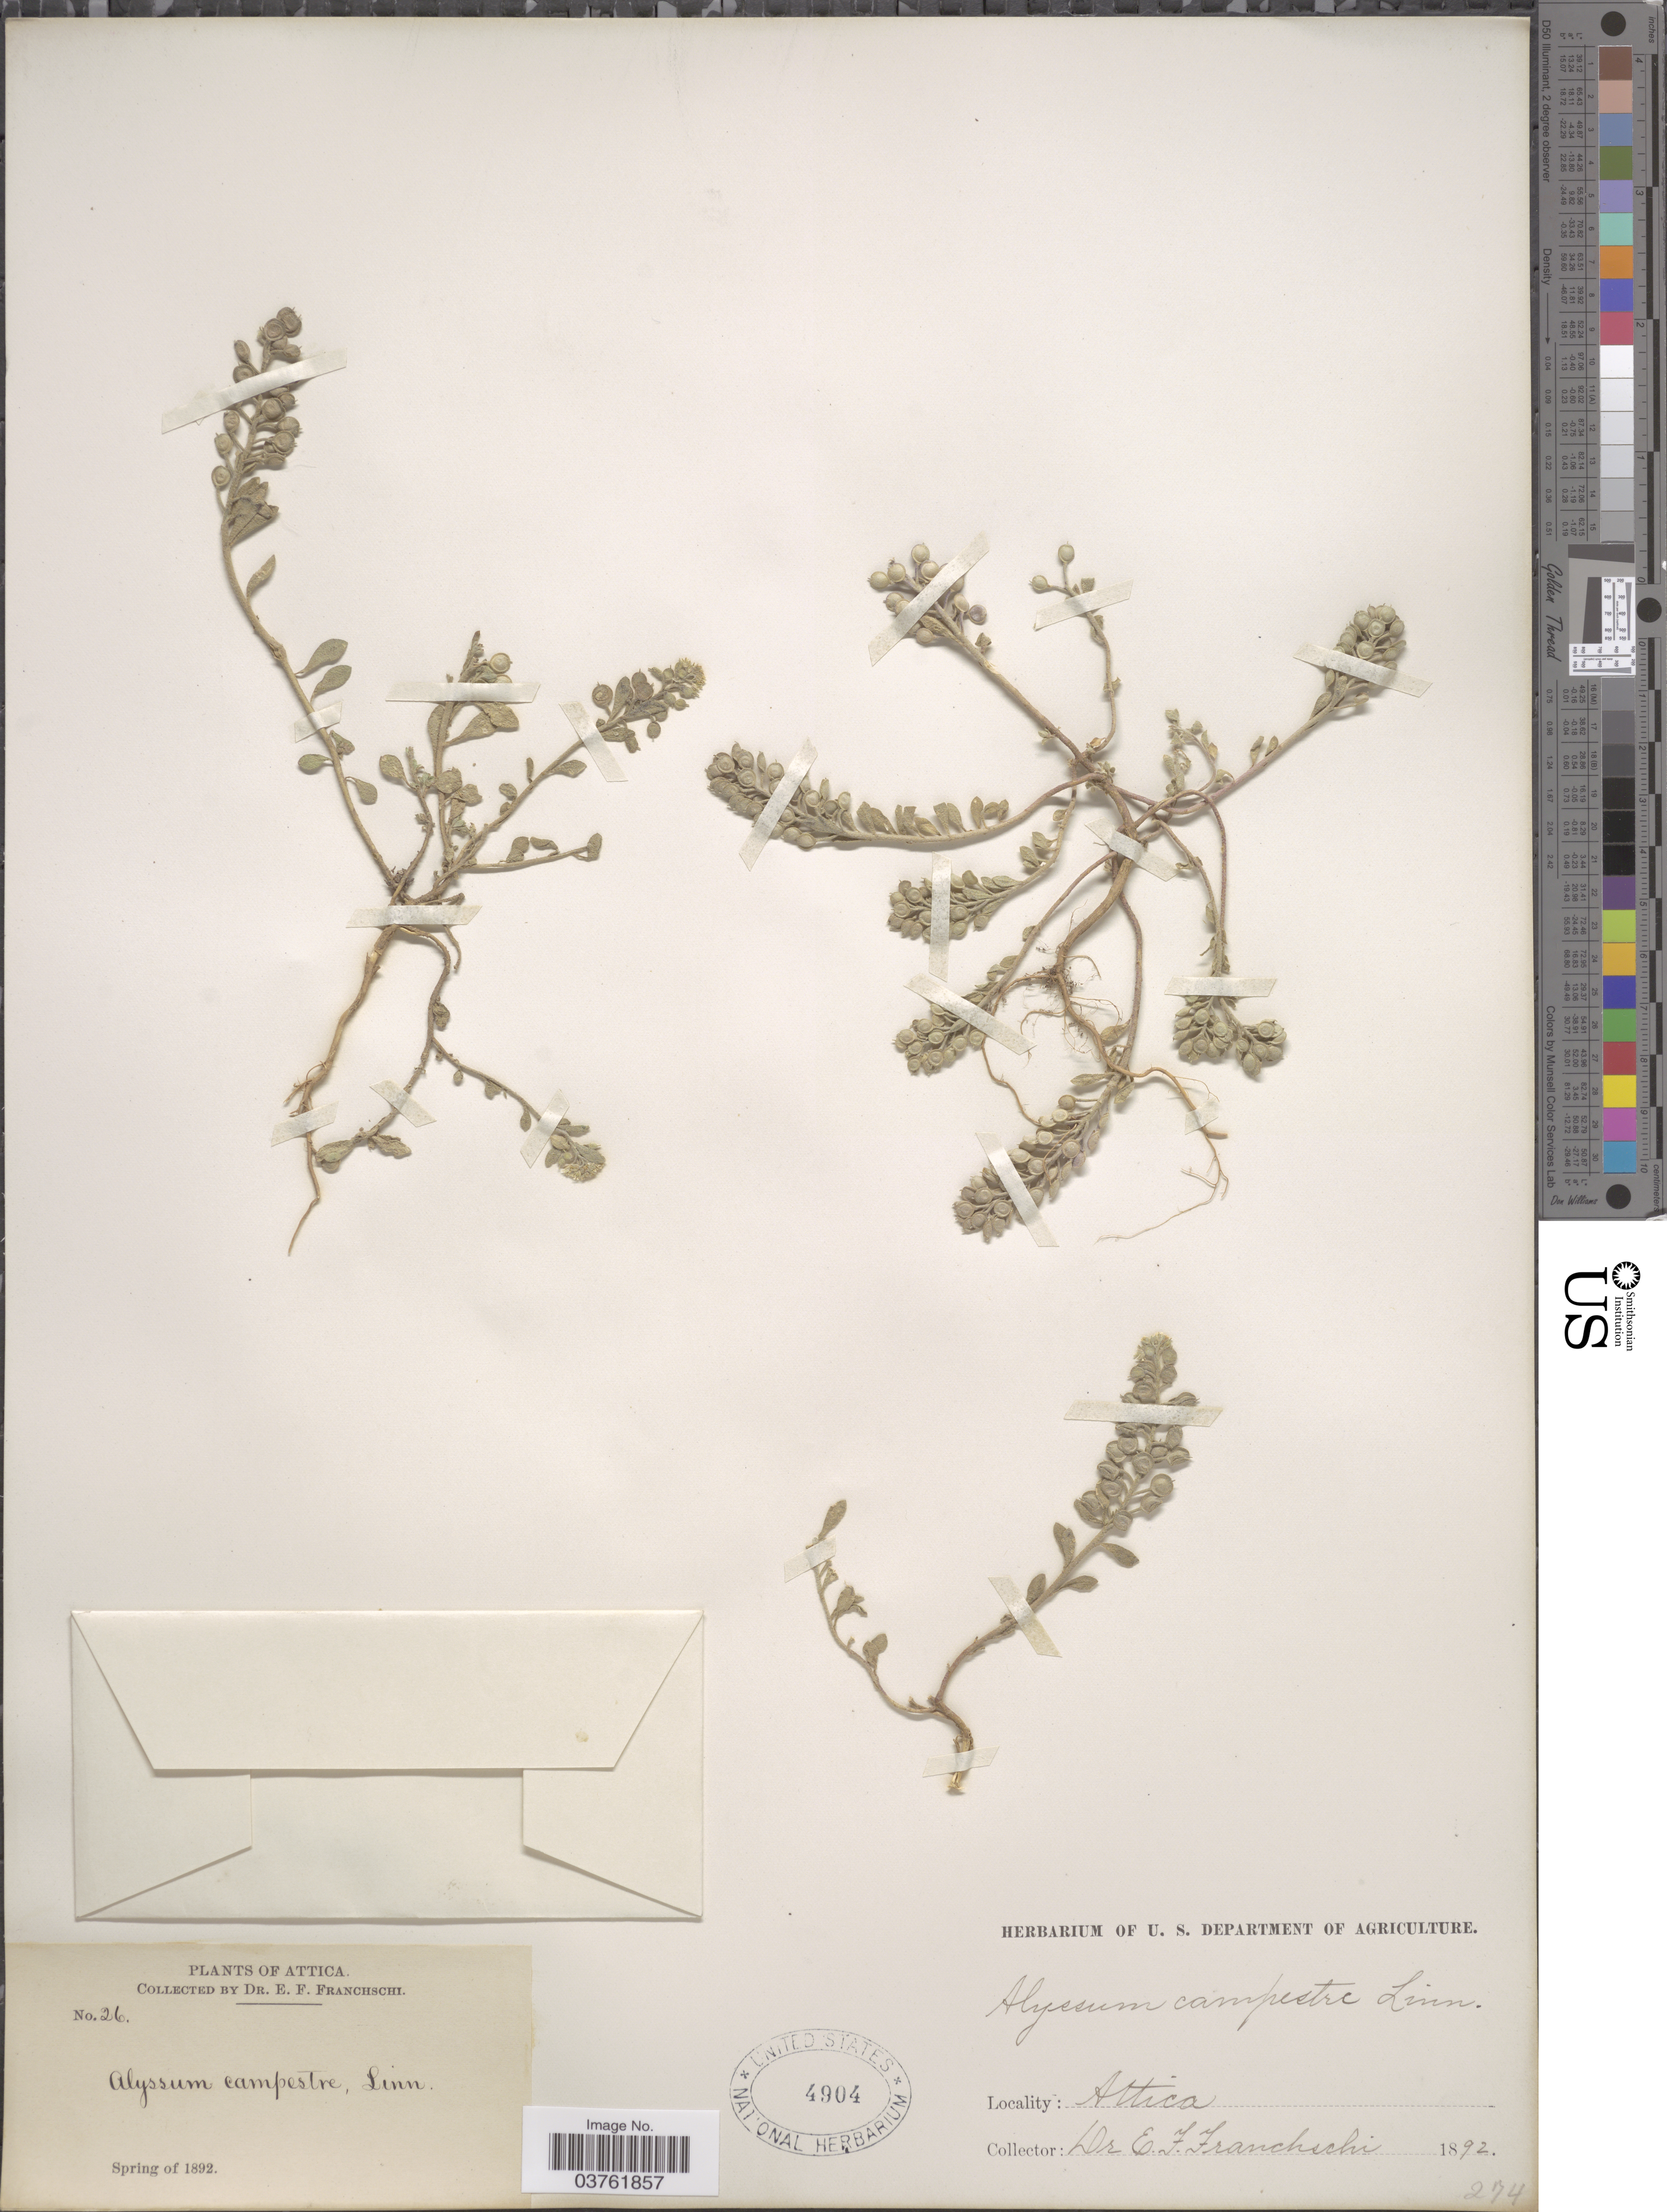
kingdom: Plantae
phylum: Tracheophyta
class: Magnoliopsida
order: Brassicales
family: Brassicaceae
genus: Alyssum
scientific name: Alyssum campestre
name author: (L.) L.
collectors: E. Franchschi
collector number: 26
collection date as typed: Spring of 1892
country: Greece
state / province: Attica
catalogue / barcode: US 4904